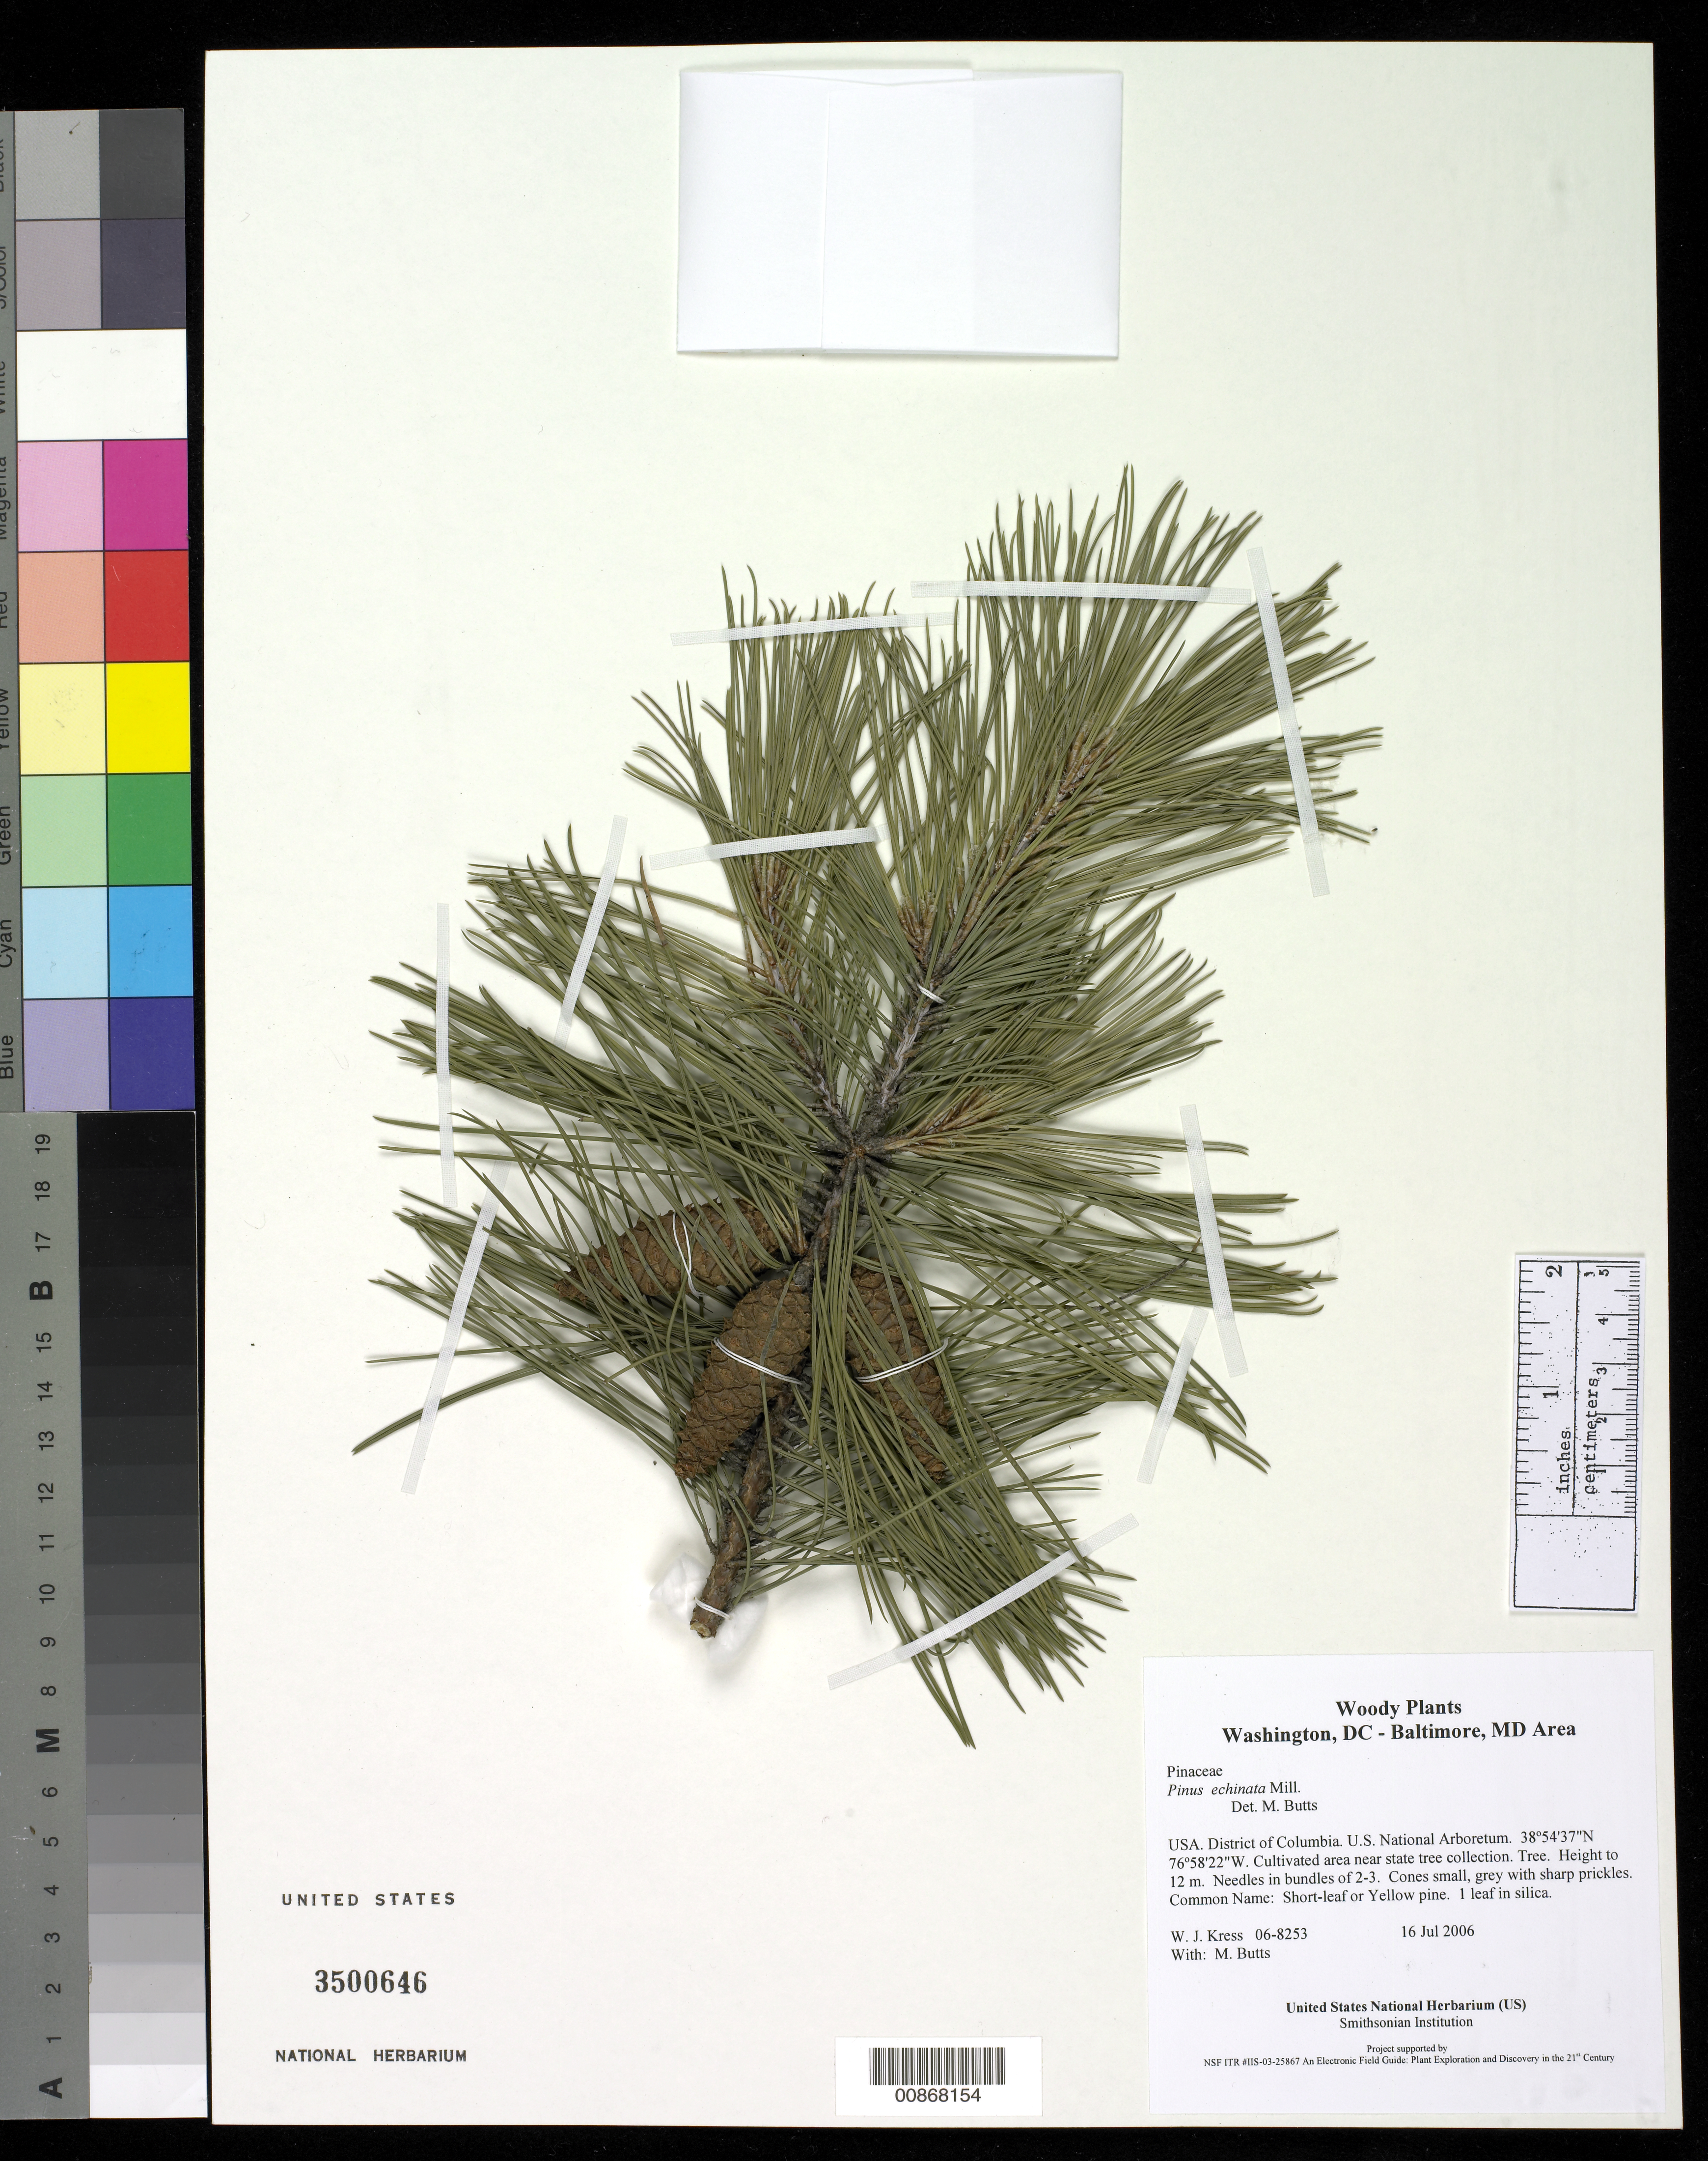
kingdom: Plantae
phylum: Tracheophyta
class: Pinopsida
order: Pinales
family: Pinaceae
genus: Pinus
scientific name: Pinus echinata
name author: Mill.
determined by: Butts, M. B.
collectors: W. J. Kress & M. B. Butts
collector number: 06-8253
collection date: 2006-07-16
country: United States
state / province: District of Columbia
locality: U.S. National Arboretum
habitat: Cultivated area near state tree collection.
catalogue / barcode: US 3500646